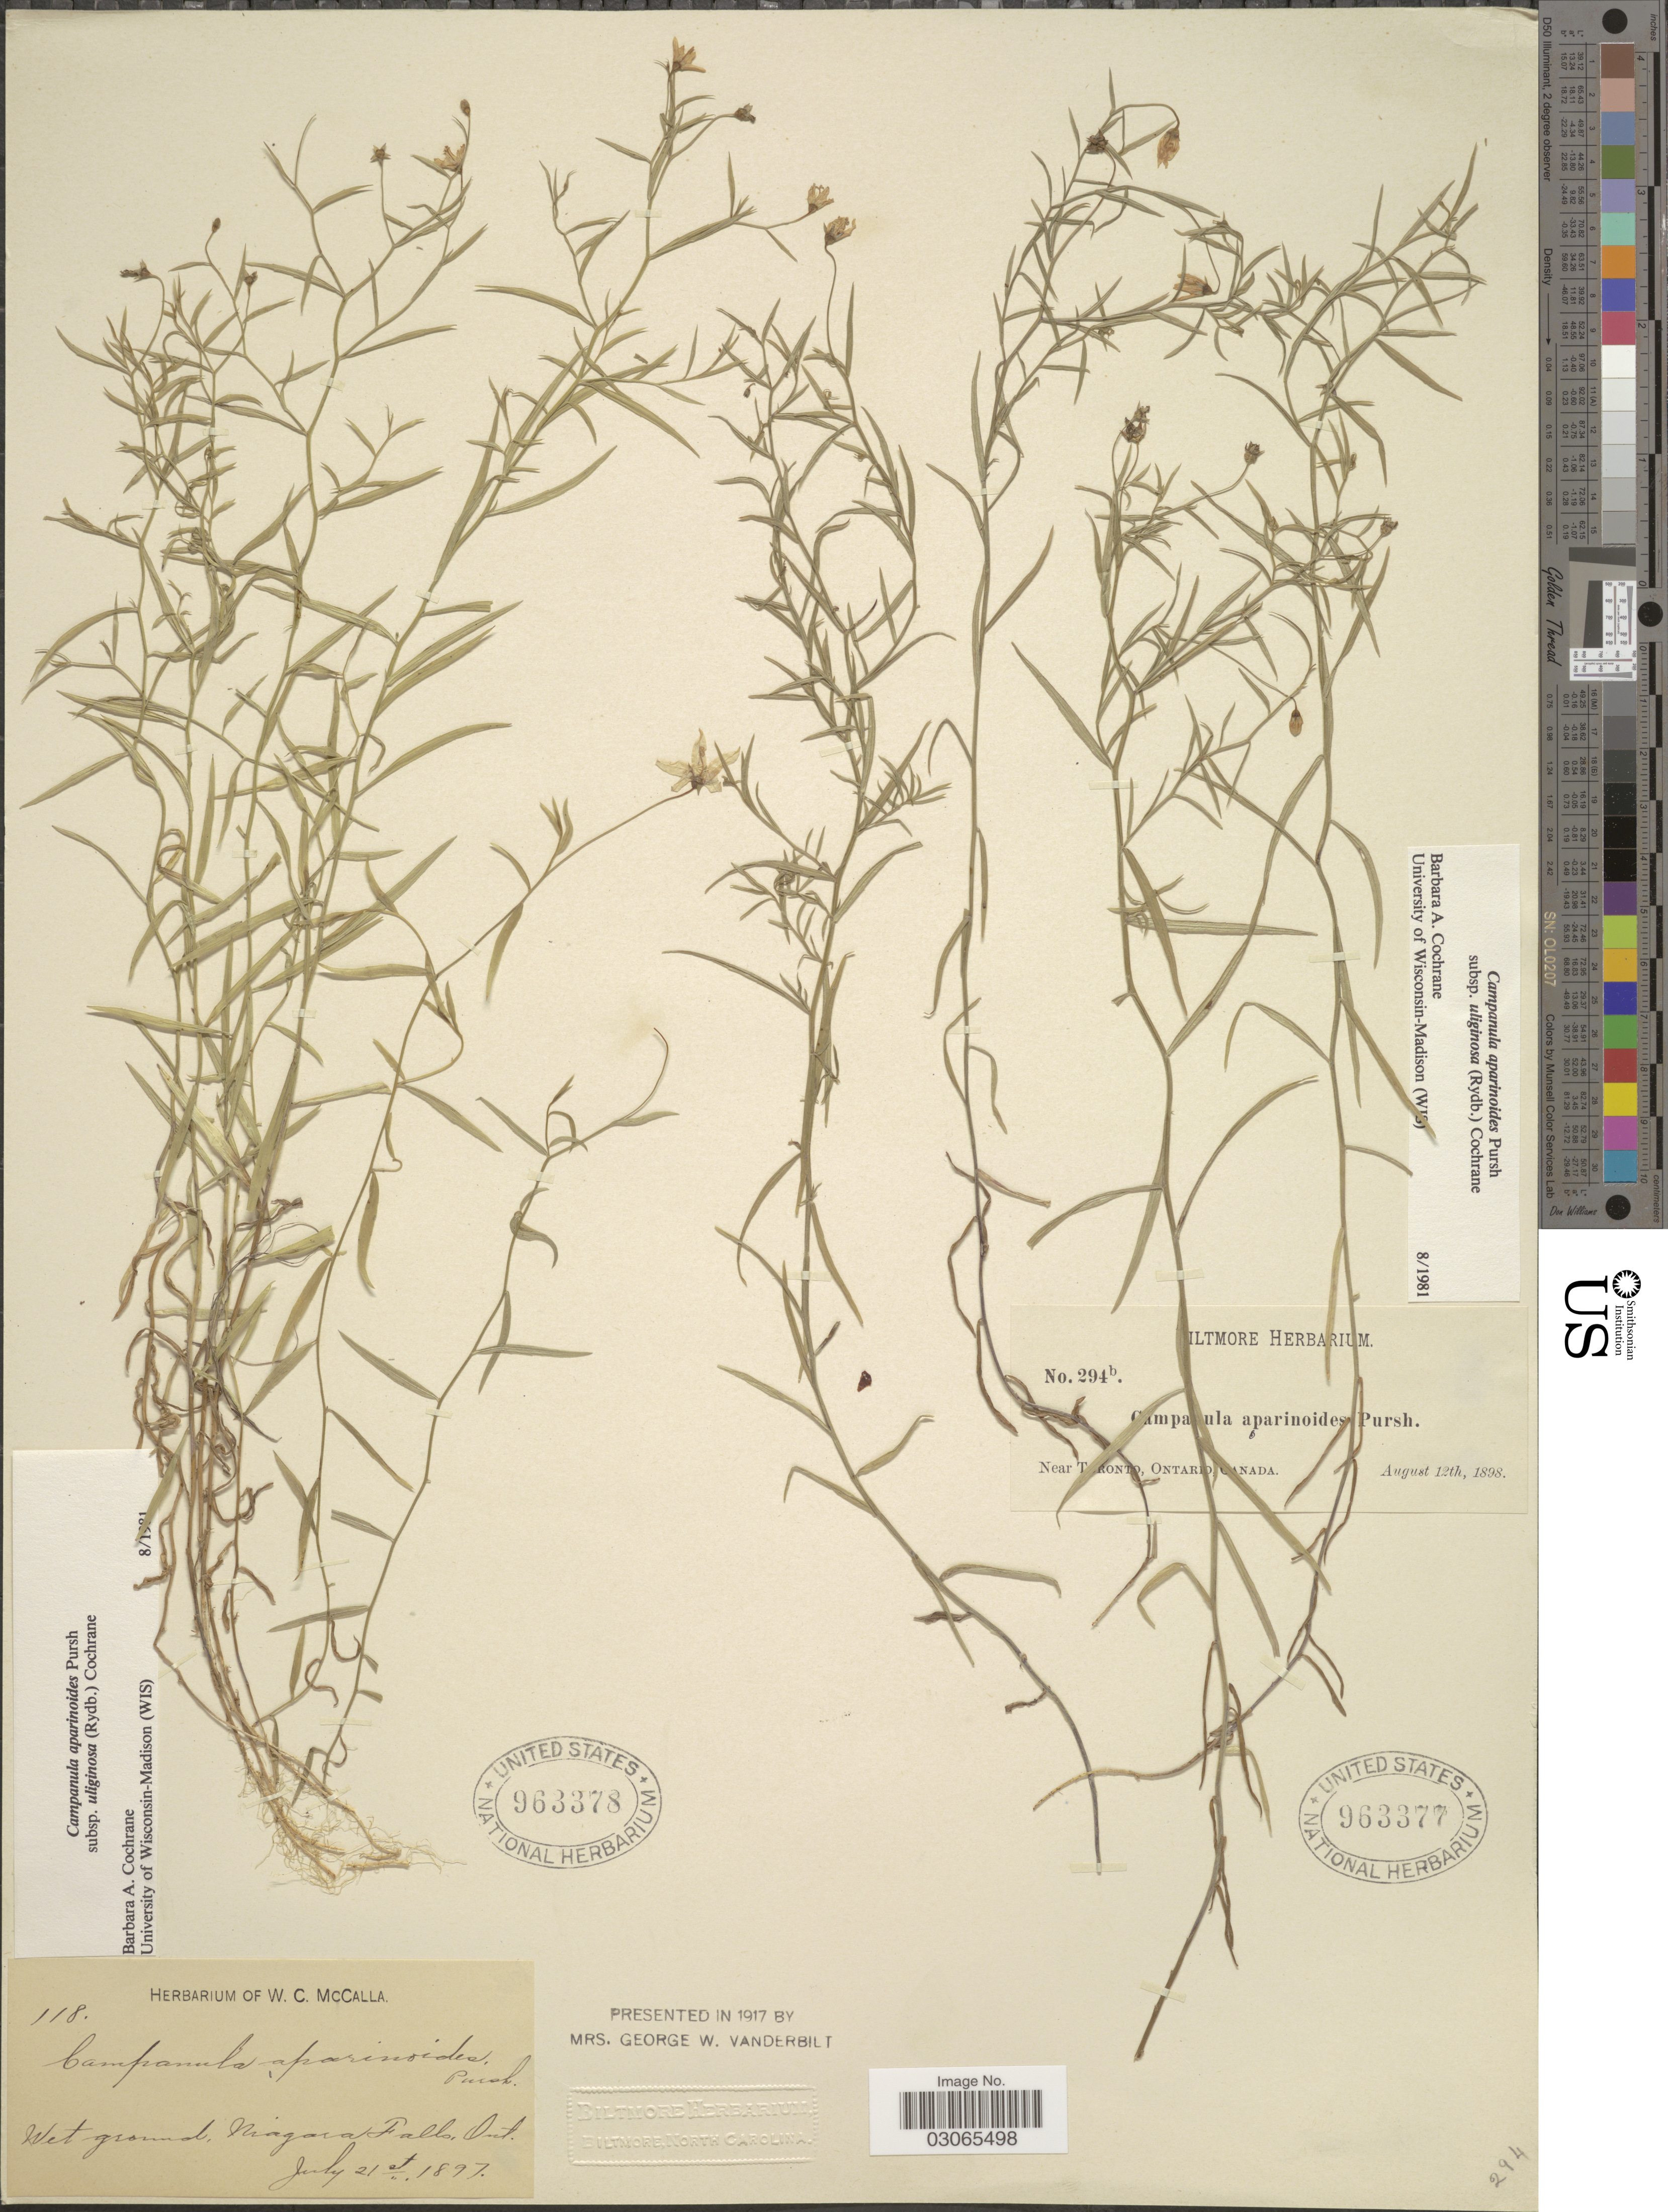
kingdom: Plantae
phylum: Tracheophyta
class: Magnoliopsida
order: Asterales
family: Campanulaceae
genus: Campanula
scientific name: Campanula aparinoides var. uliginosa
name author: (Rydb.) Gleason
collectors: ex herb. Biltmore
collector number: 294b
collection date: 1898-08-12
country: Canada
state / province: Ontario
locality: Near Toronto, Ontrario.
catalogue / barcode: US 963377-2